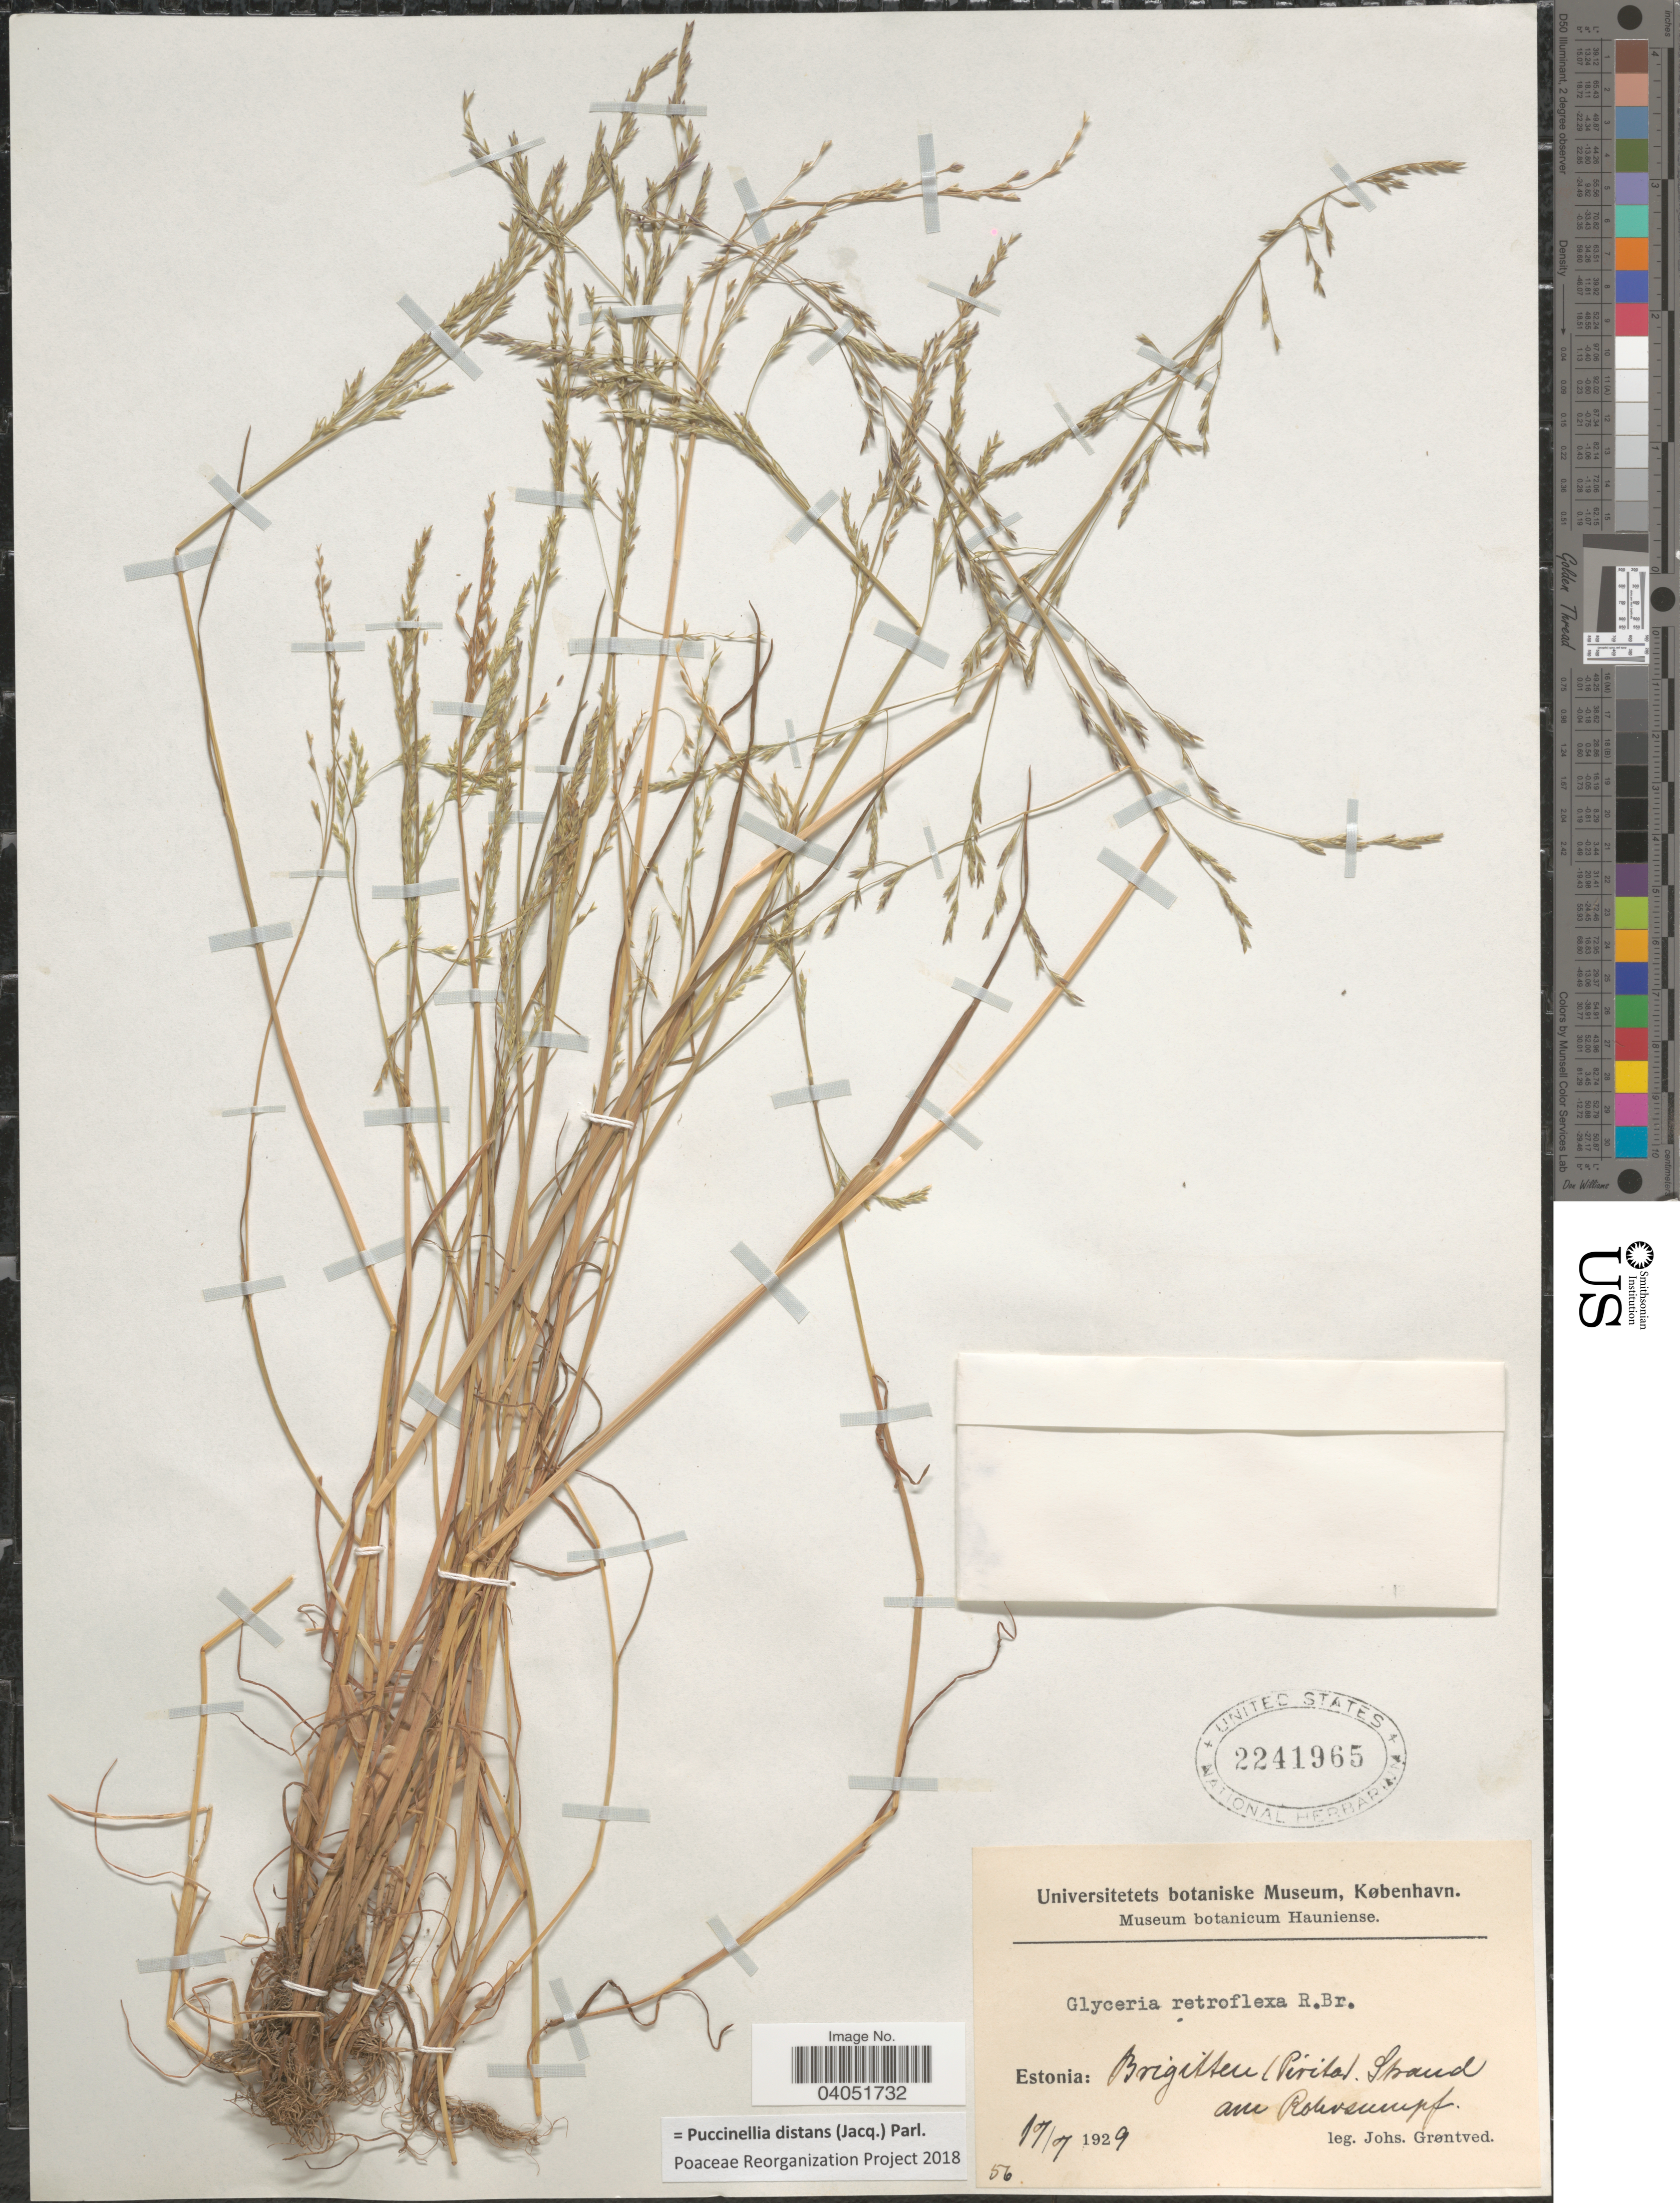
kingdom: Plantae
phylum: Tracheophyta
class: Liliopsida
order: Poales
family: Poaceae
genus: Puccinellia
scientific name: Puccinellia distans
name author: (Jacq.) Parl.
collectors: J. Grontved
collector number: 56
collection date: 1929-07-17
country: Estonia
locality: Brigissen (Pirita). Strand am Rohvsumpf [interpreted].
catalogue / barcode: US 2241965